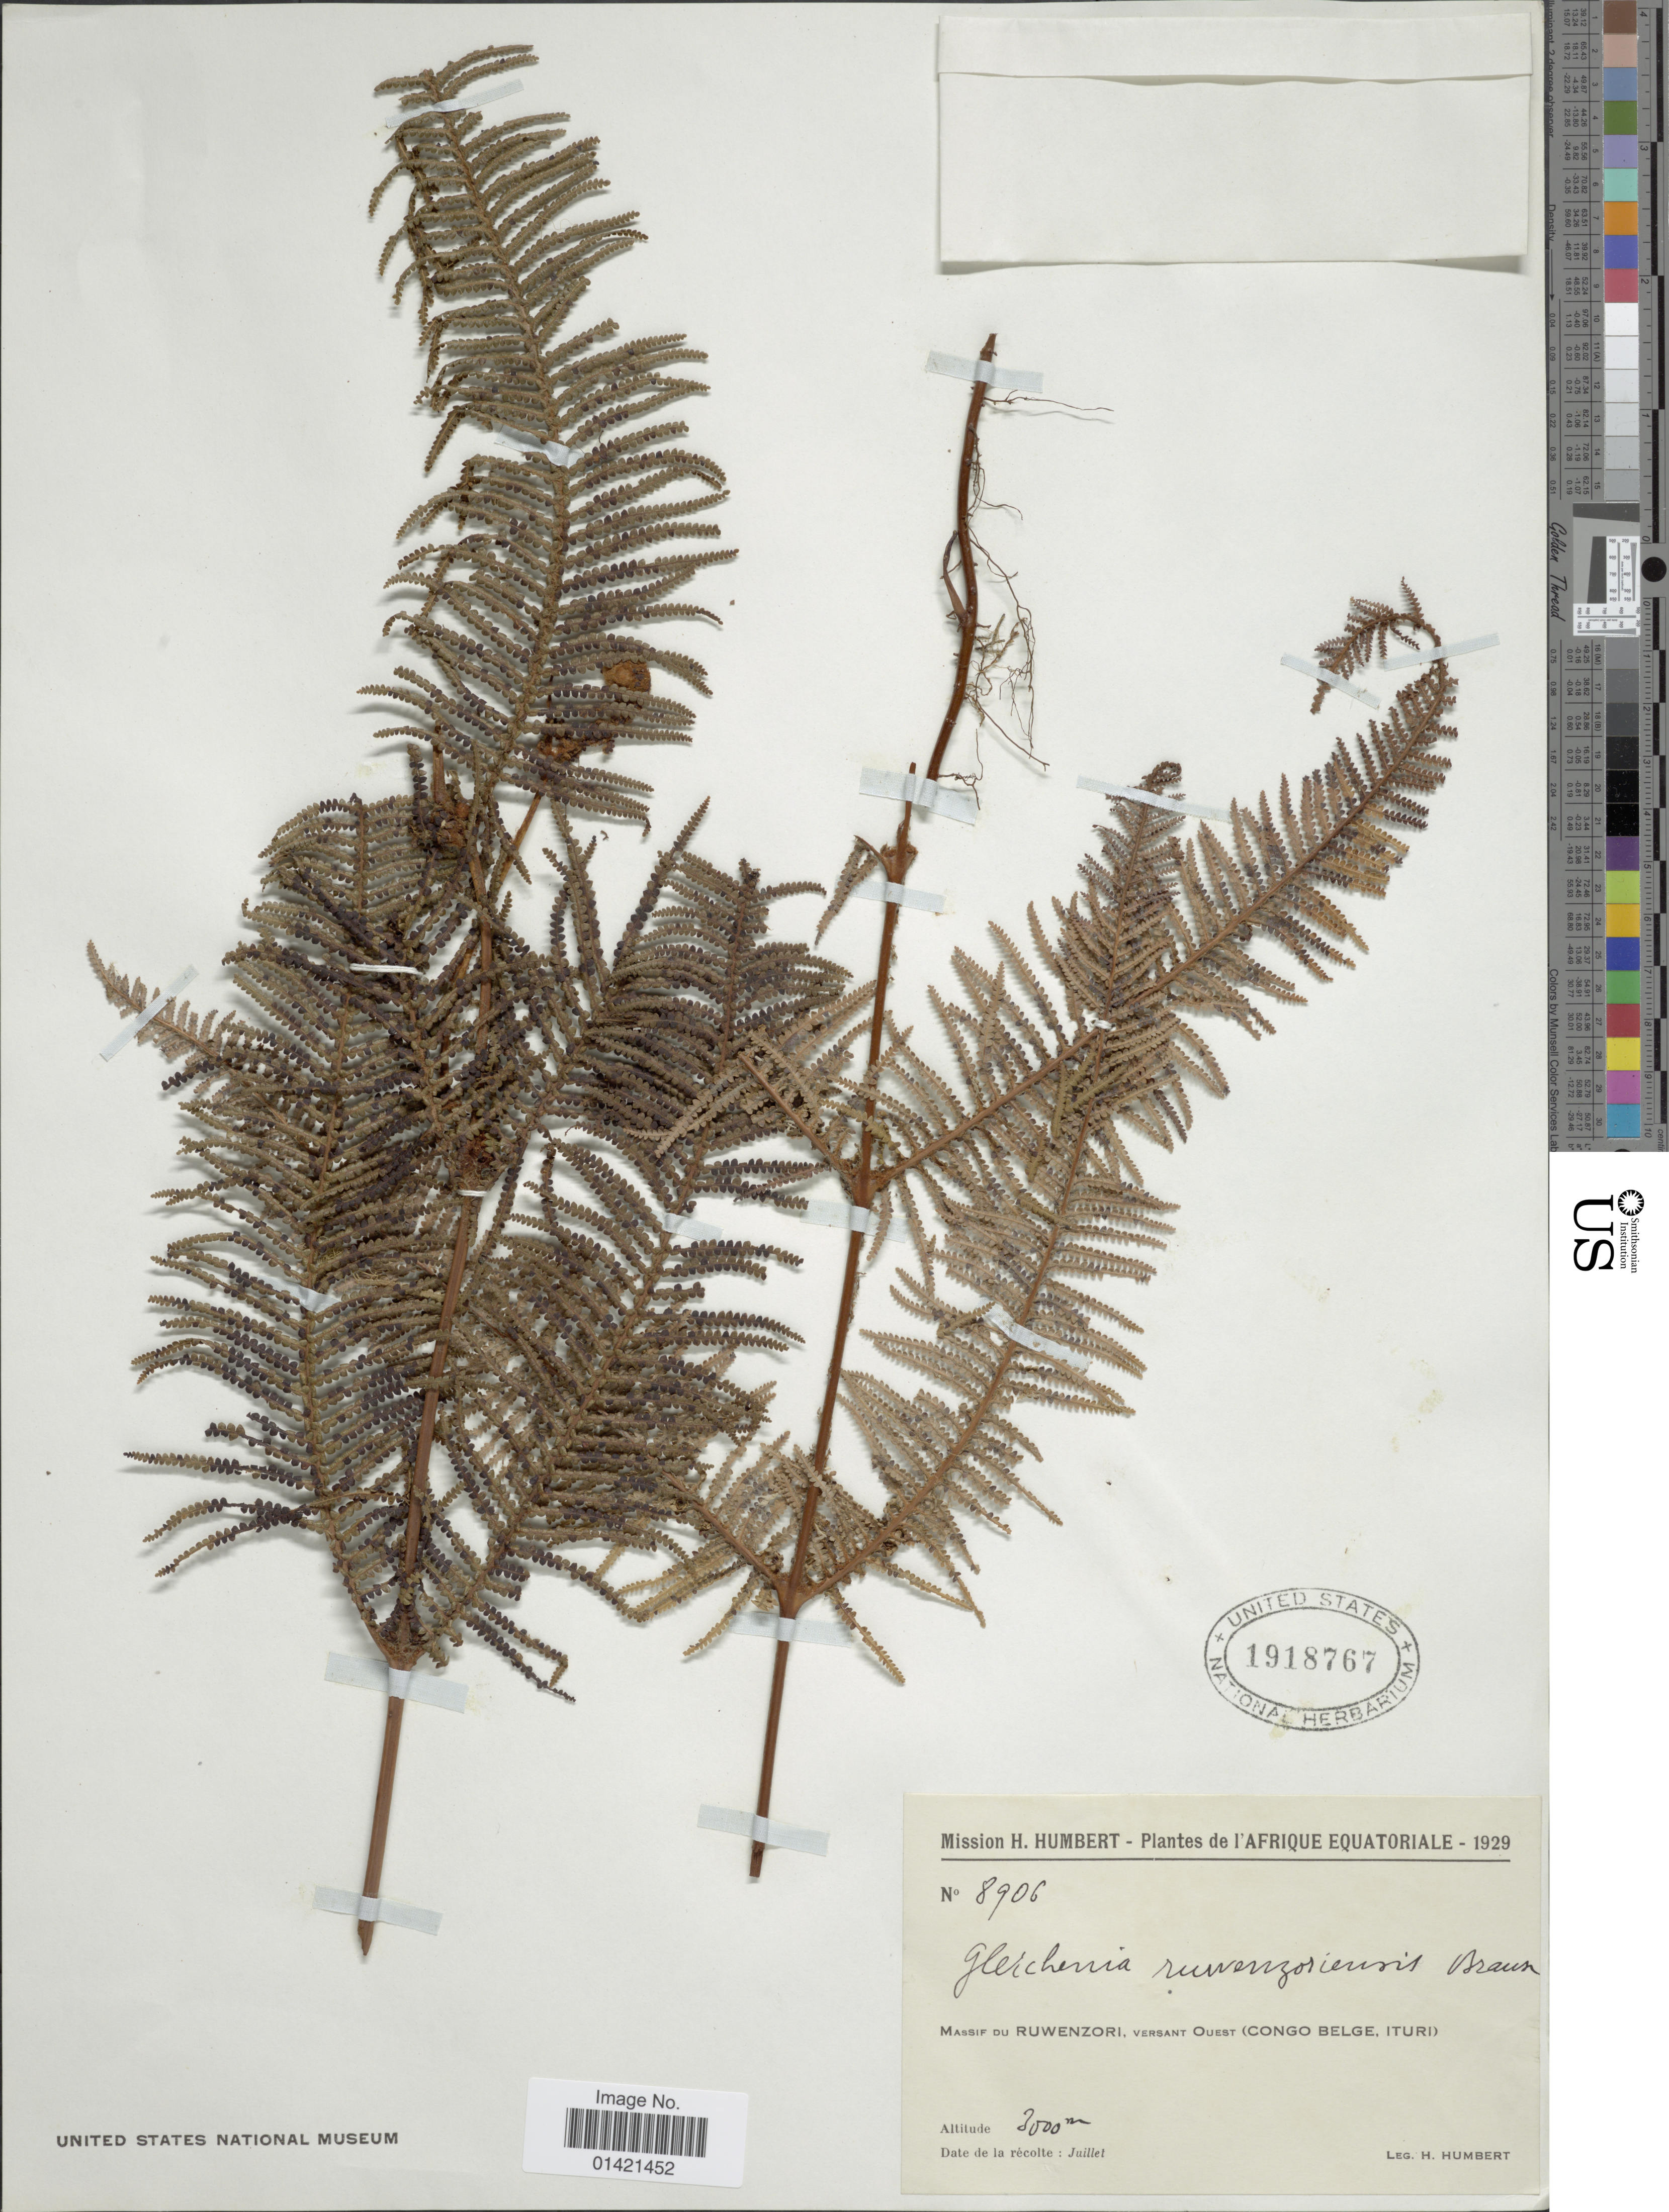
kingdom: Plantae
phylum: Tracheophyta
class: Polypodiopsida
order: Gleicheniales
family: Gleicheniaceae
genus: Gleichenia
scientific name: Gleichenia elongata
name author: Baker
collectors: H. Humbert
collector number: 8906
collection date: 1929-07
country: Congo, Democratic Republic of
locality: I' Afrique Equatoriale. Massif du Ruwenzori, versant Ouest (Congo Belge, Ituri).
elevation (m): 3000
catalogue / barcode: US 1918767